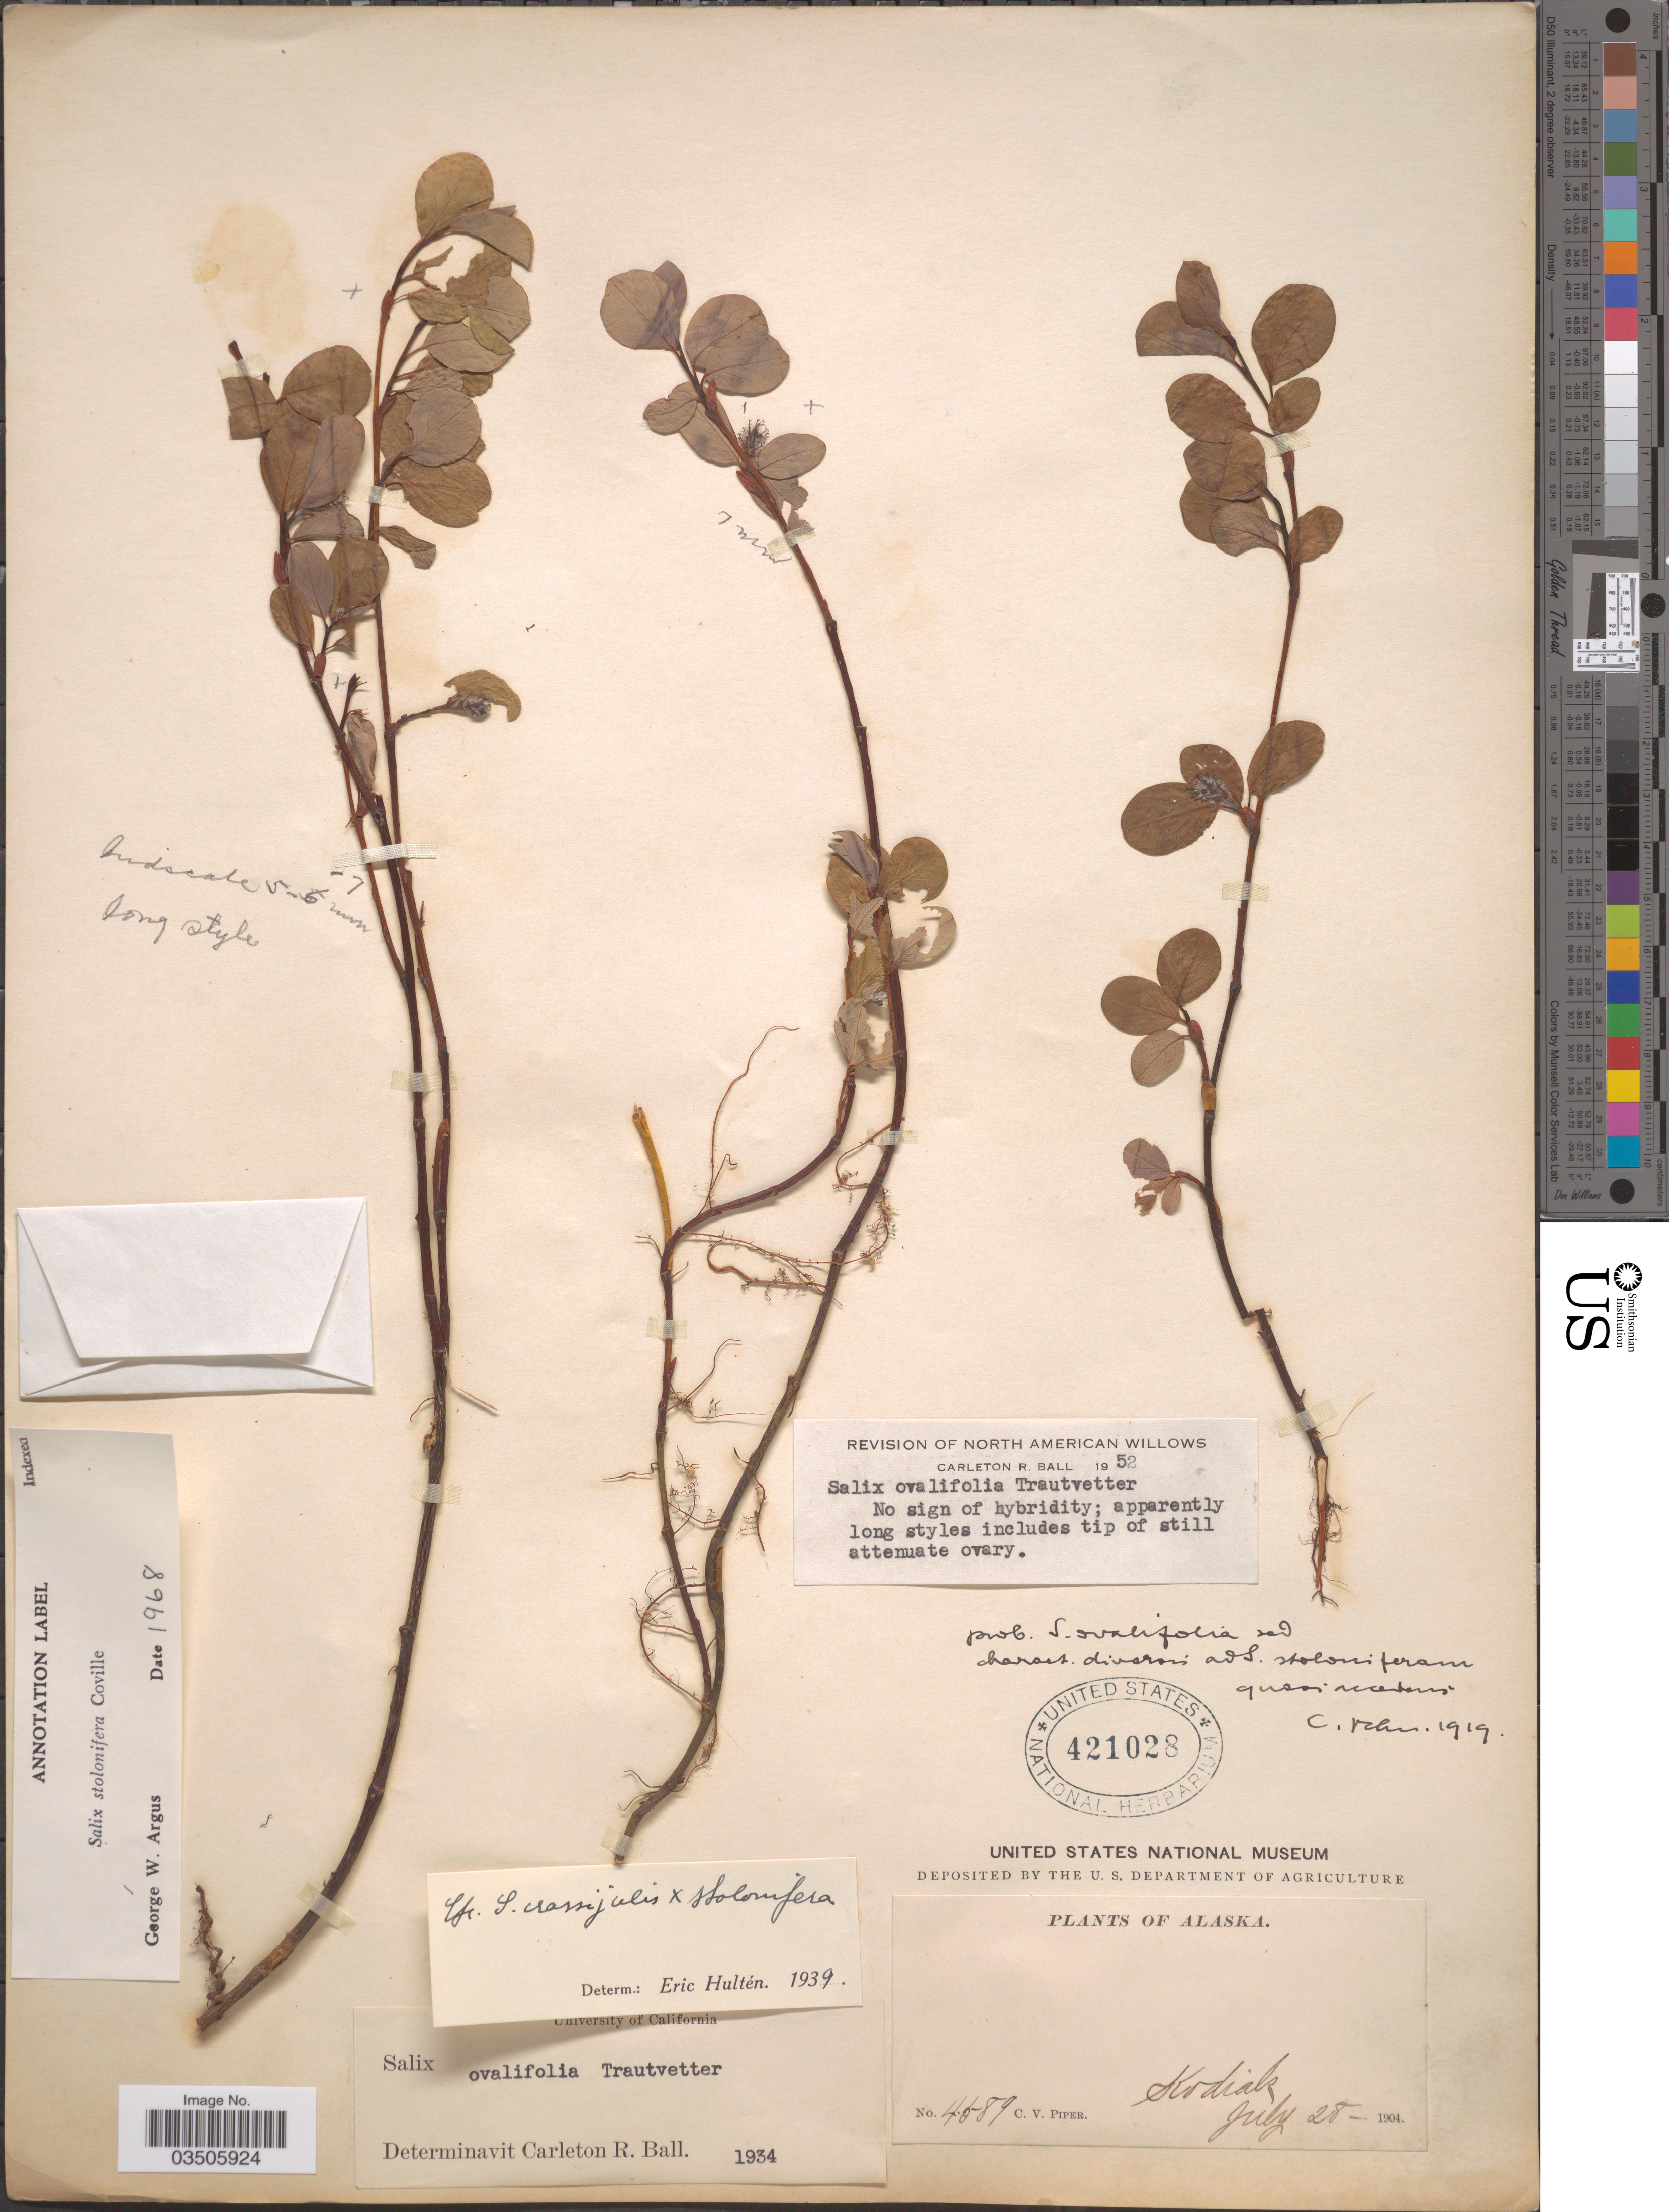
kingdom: Plantae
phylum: Tracheophyta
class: Magnoliopsida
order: Malpighiales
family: Salicaceae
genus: Salix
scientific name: Salix stolonifera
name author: Coville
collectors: C. V. Piper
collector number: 4589*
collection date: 1904-07-28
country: United States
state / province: Alaska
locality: Kodiak.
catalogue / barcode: US 421028